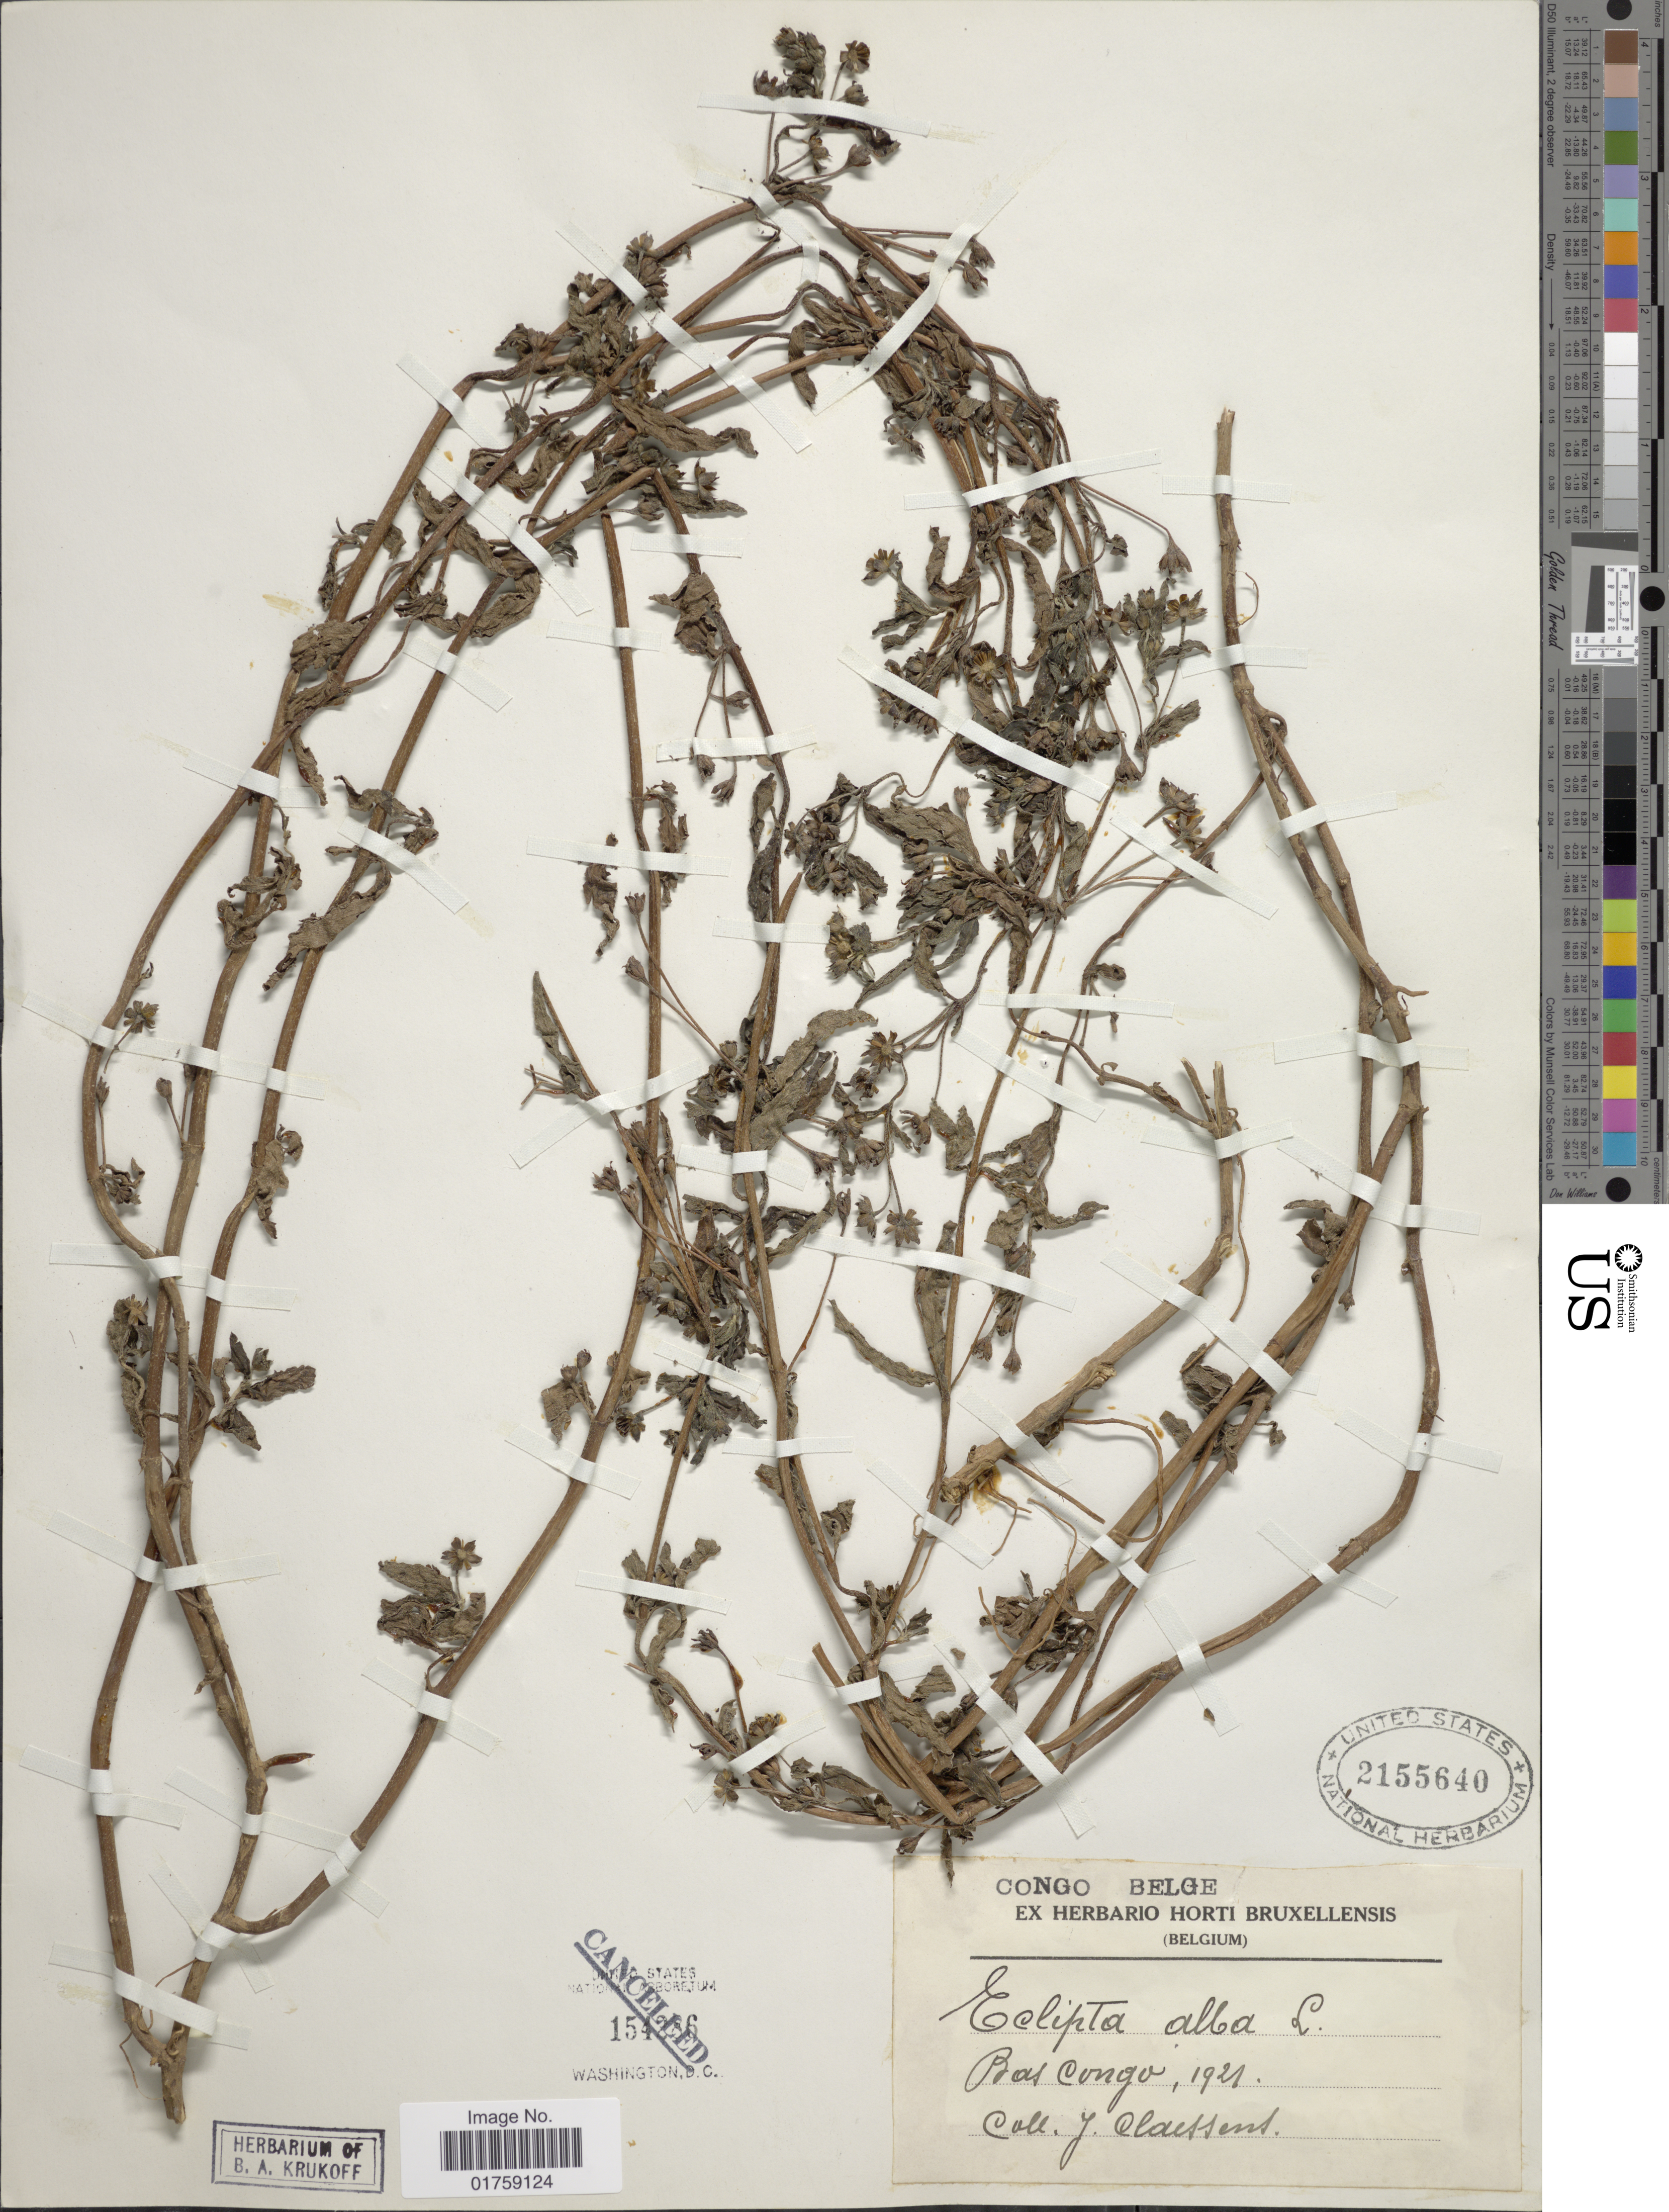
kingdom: Plantae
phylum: Tracheophyta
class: Magnoliopsida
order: Asterales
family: Asteraceae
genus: Eclipta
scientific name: Eclipta alba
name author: (L.) Hassk.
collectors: J. Claessens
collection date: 1921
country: Congo, Democratic Republic of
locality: Congo Belge. Bas Congo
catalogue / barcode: US 2155640